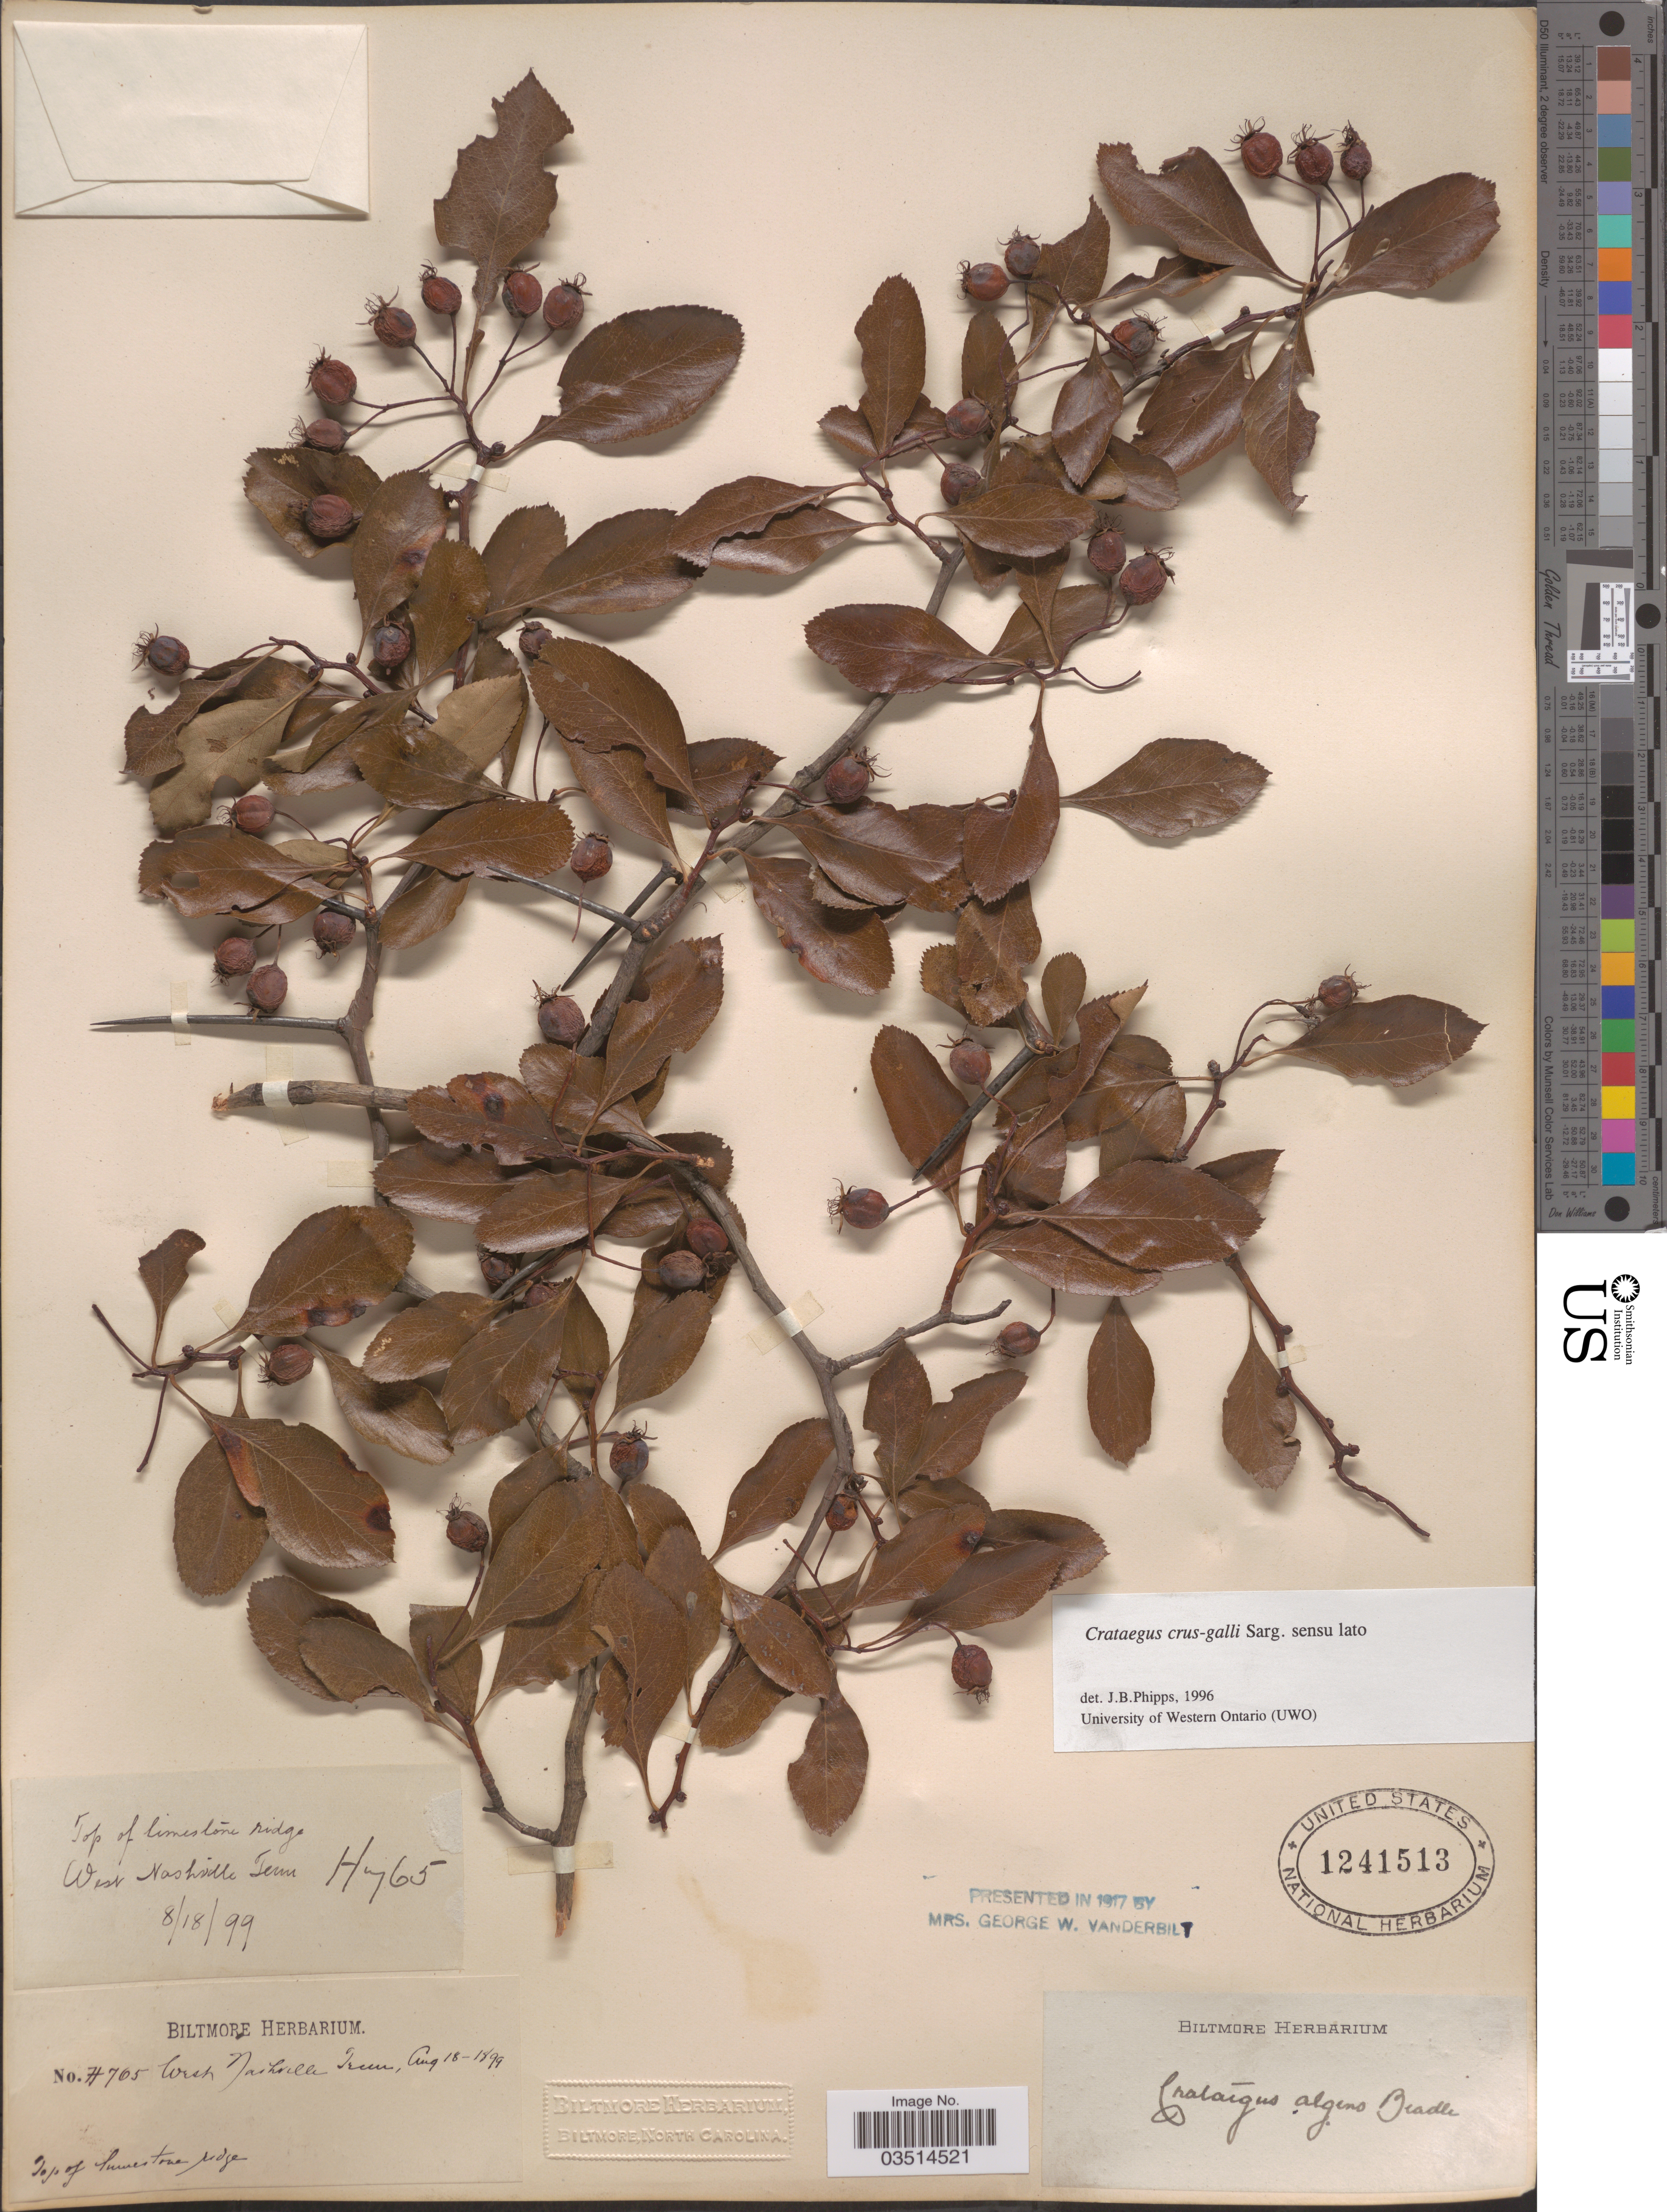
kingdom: Plantae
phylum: Tracheophyta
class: Magnoliopsida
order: Rosales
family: Rosaceae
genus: Crataegus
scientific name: Crataegus crus-galli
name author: L.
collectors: ex herb. Biltmore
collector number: H765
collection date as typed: Transcribed d/m/y: 18/8/99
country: United States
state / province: Tennessee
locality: West Nashville.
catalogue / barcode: US 1241513